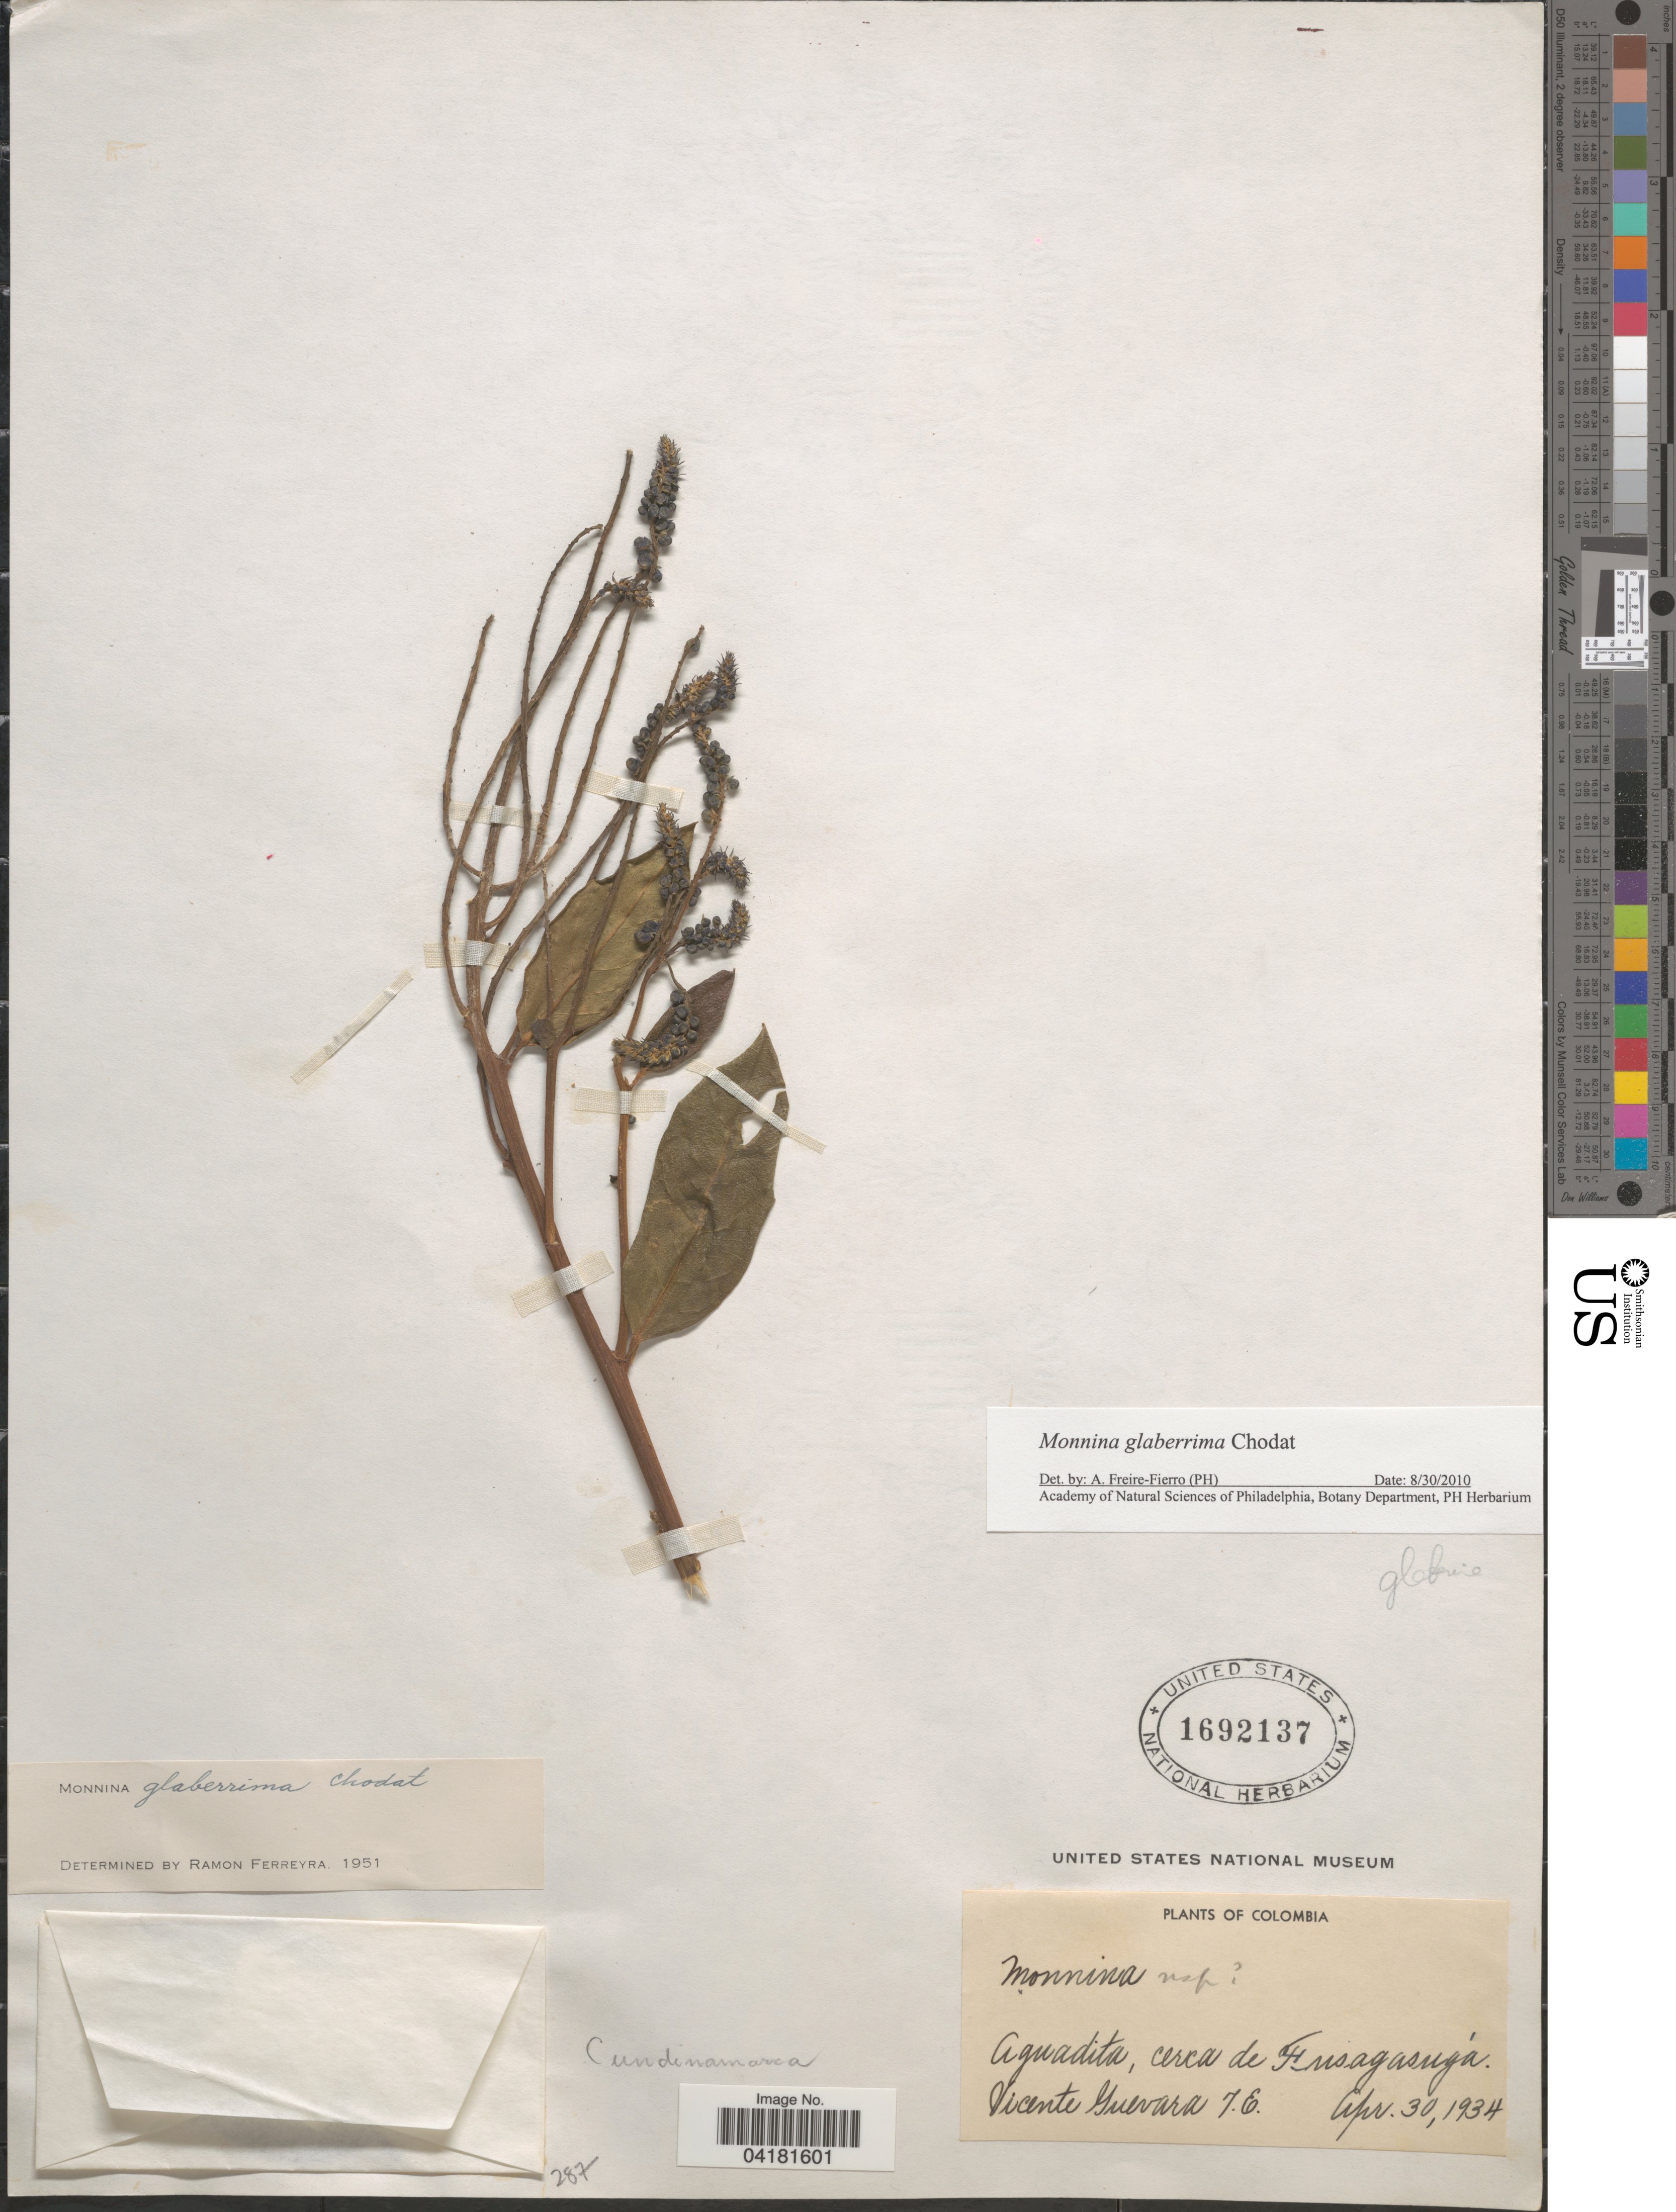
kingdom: Plantae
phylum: Tracheophyta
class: Magnoliopsida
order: Fabales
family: Polygalaceae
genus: Monnina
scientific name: Monnina glaberrima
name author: Chodat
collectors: V. Guevara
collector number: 7E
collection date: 1934-04-30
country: Colombia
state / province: Cundinamarca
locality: Aguadita, cerca de Fusagasugá.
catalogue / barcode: US 1692137